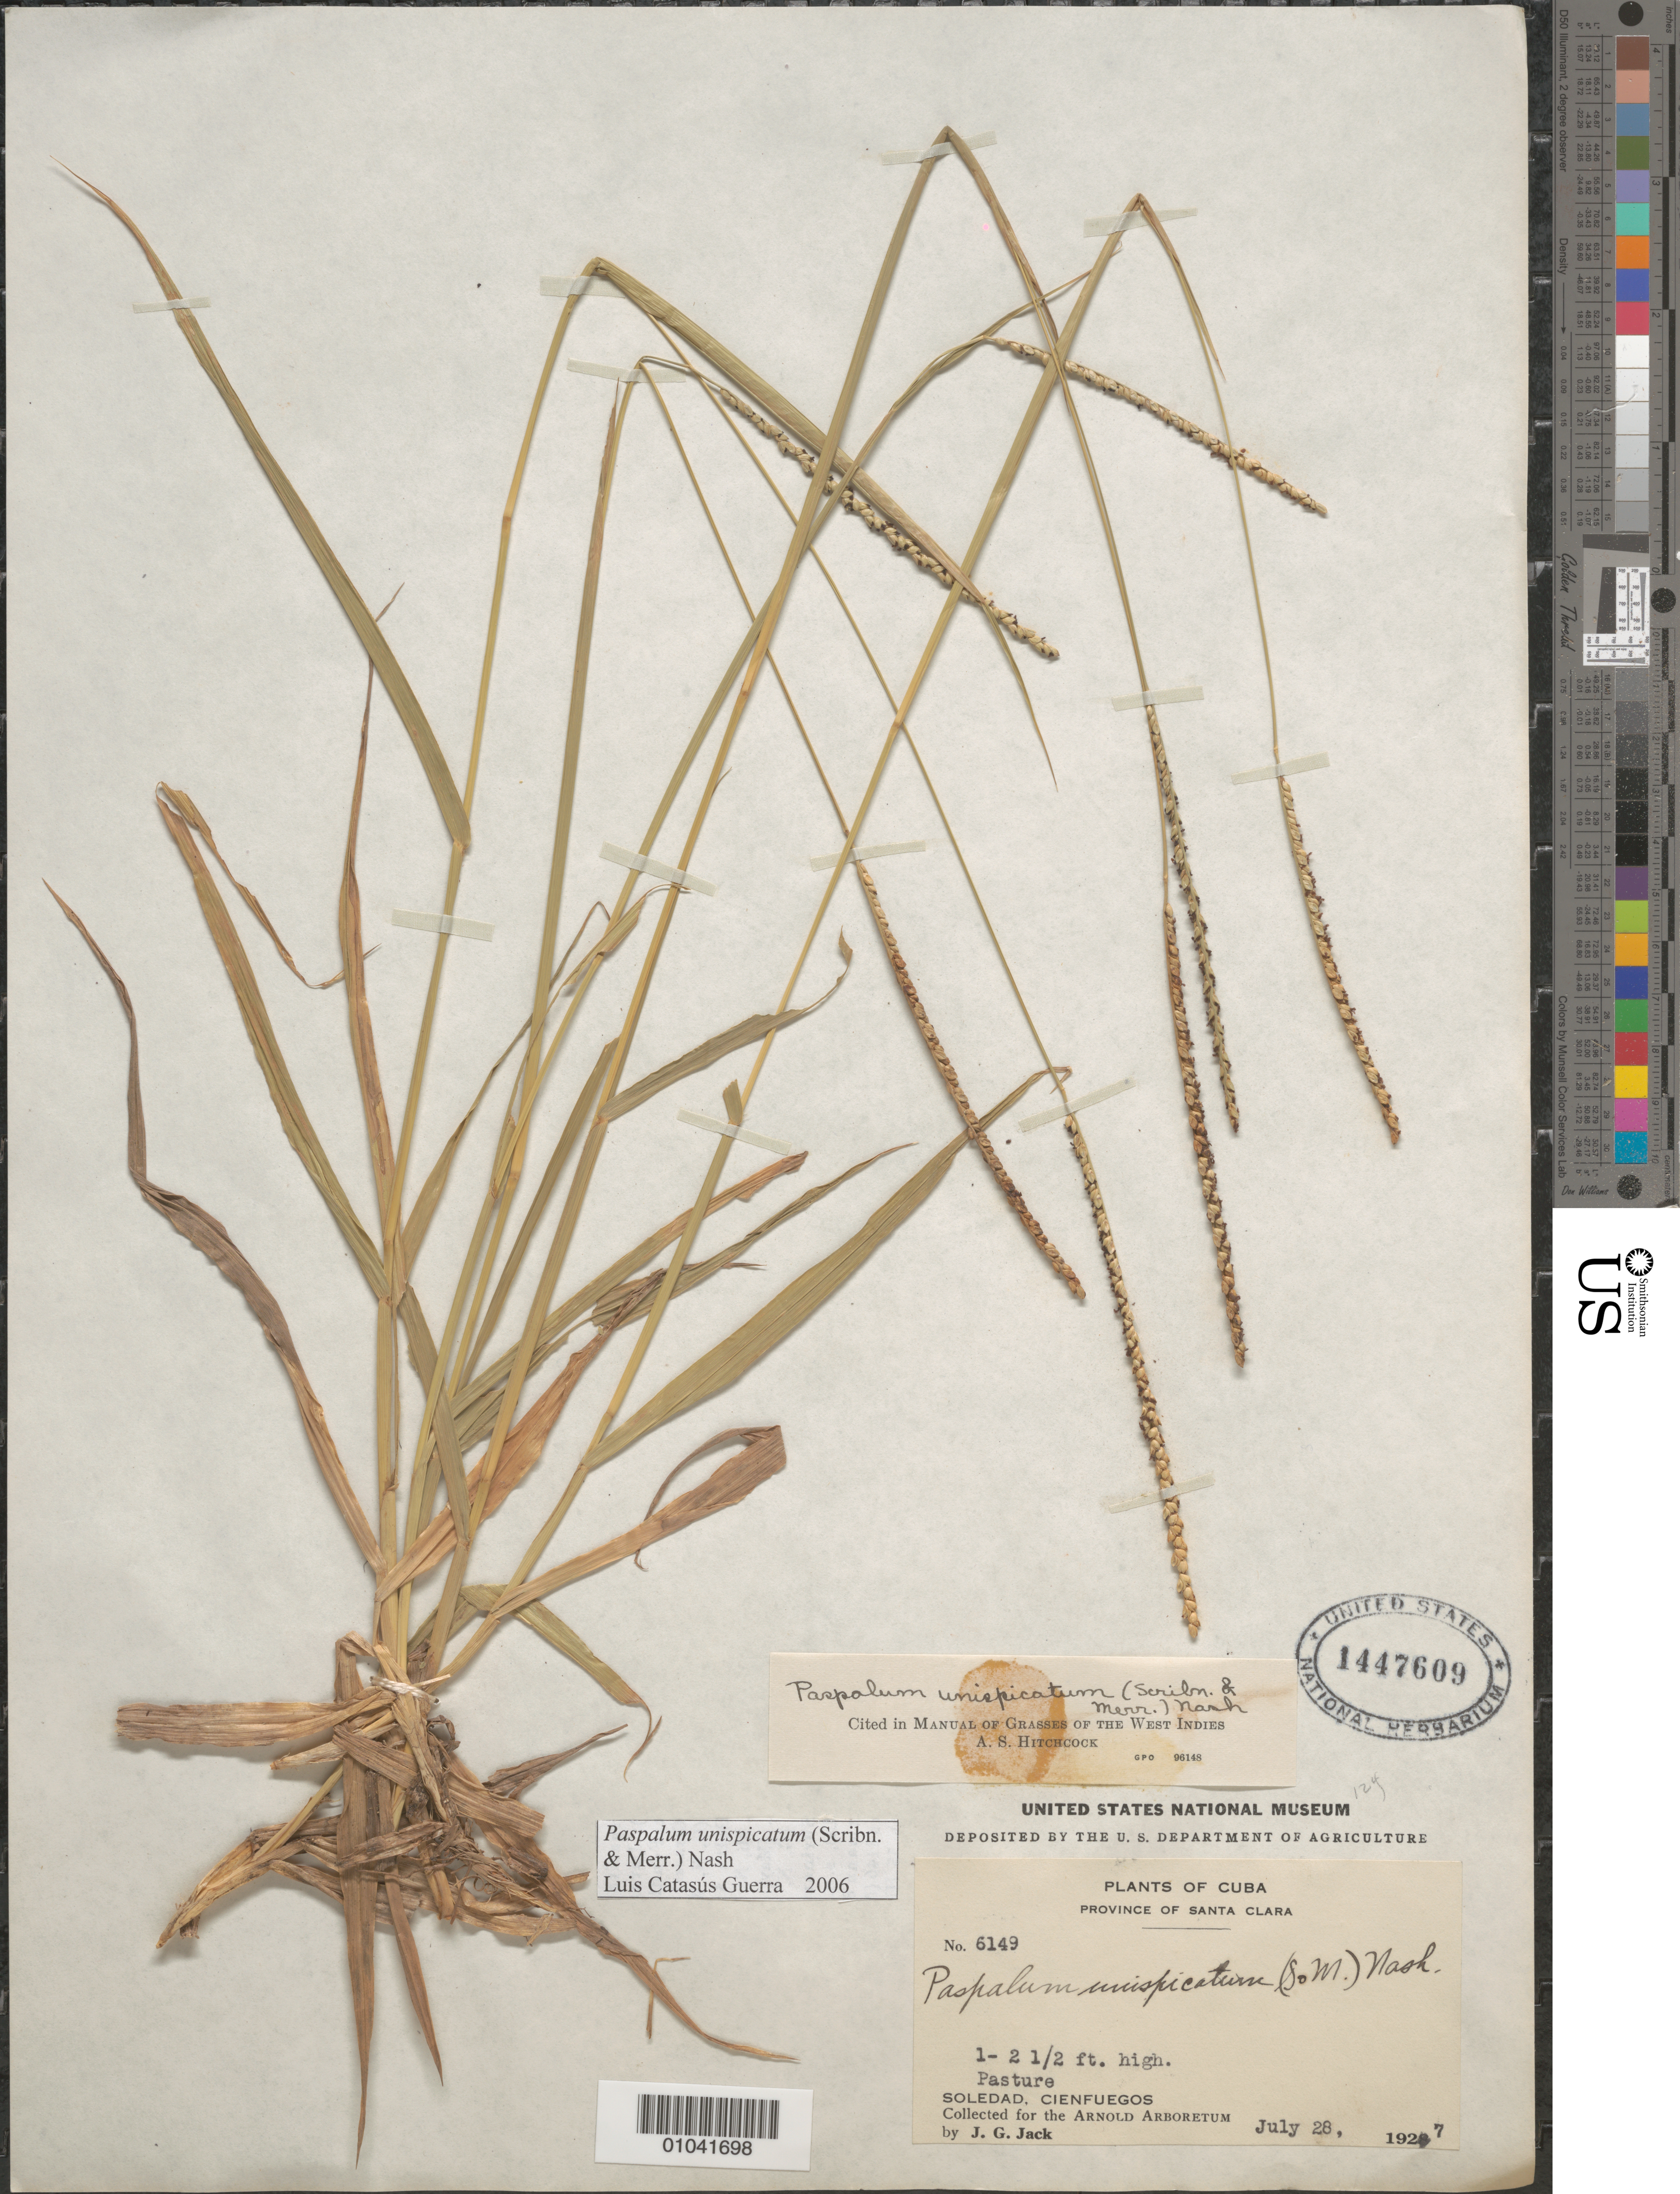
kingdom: Plantae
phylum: Tracheophyta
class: Liliopsida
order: Poales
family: Poaceae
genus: Paspalum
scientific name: Paspalum unispicatum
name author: (Scribn. & Merr.) Nash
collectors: J. G. Jack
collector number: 6149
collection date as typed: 28 Jul 1927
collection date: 1927-07-28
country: Cuba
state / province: Villa Clara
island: Cuba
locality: Santa Clara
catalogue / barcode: US 1447609